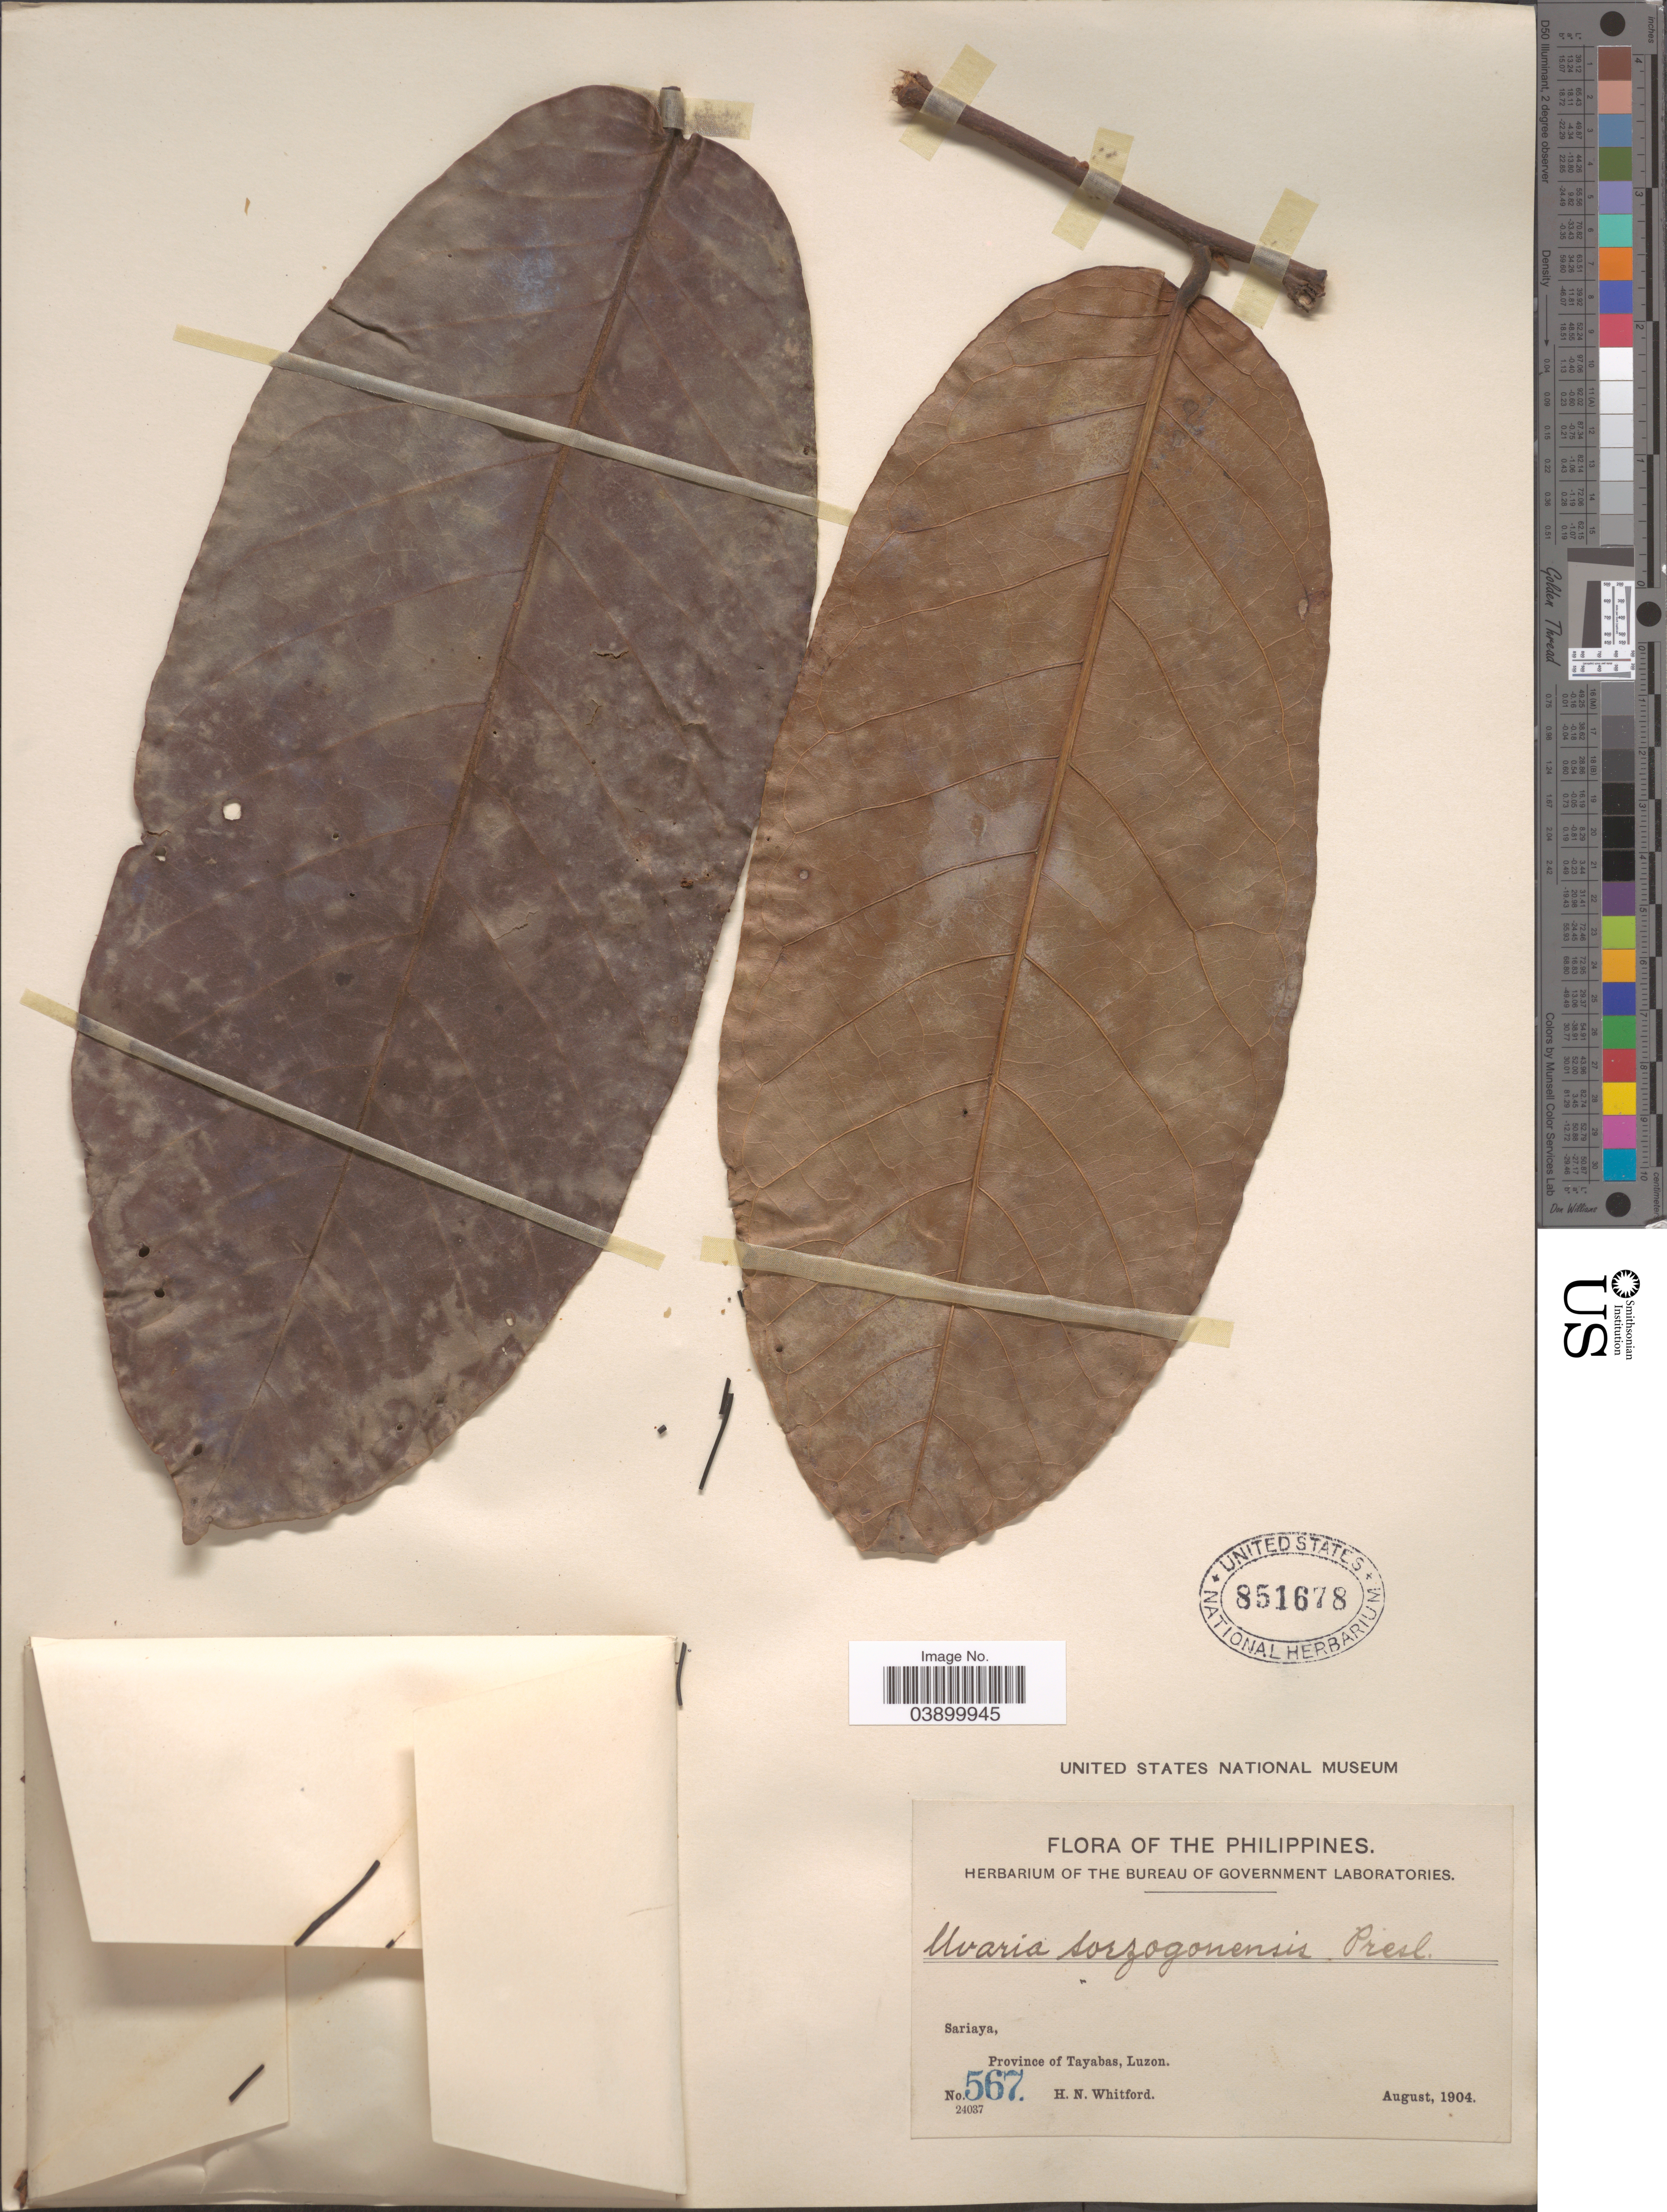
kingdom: Plantae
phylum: Tracheophyta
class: Magnoliopsida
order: Magnoliales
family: Annonaceae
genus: Uvaria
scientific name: Uvaria sorzogonensis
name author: C. Presl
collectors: H. N. Whitford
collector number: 567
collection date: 1904-08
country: Philippines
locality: Sariaya, Province of Tayabas, Luzon.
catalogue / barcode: US 851678